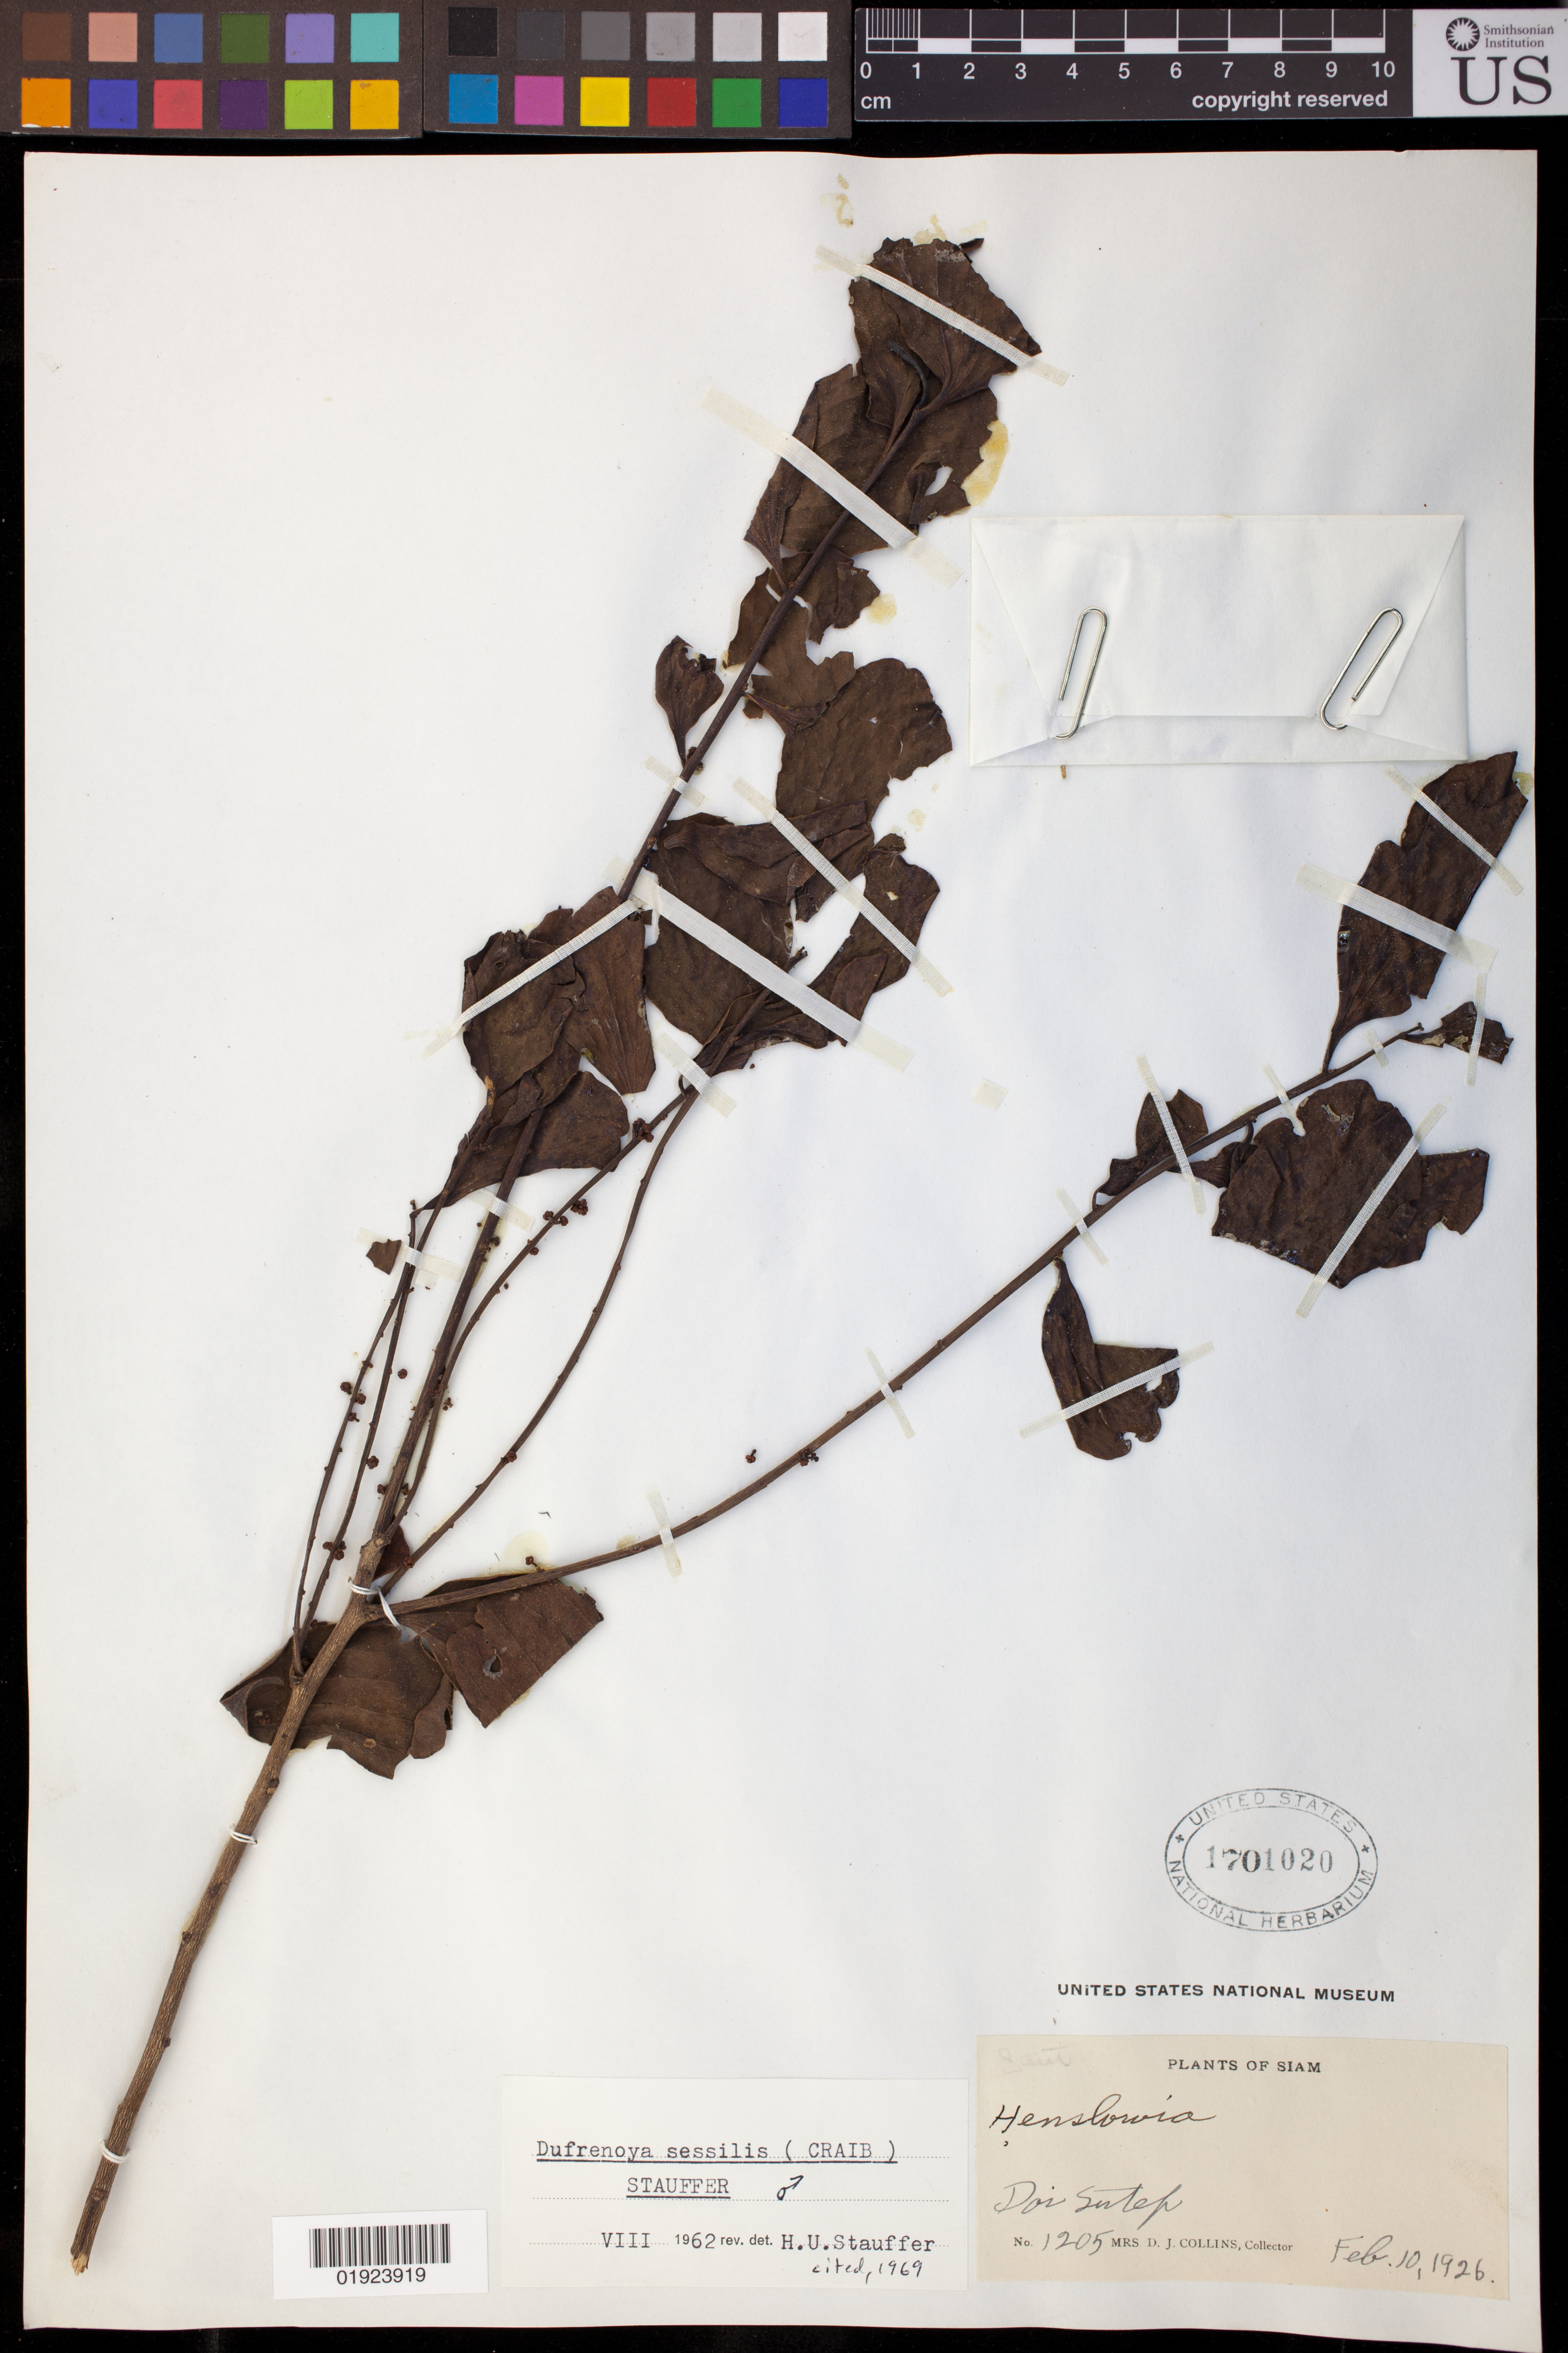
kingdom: Plantae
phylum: Tracheophyta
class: Magnoliopsida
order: Santalales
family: Amphorogynaceae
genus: Dufrenoya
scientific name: Dufrenoya sessilis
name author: (Craib) Stauffer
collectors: D. Collins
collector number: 1205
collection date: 1926-02-10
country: Thailand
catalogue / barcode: US 1701020